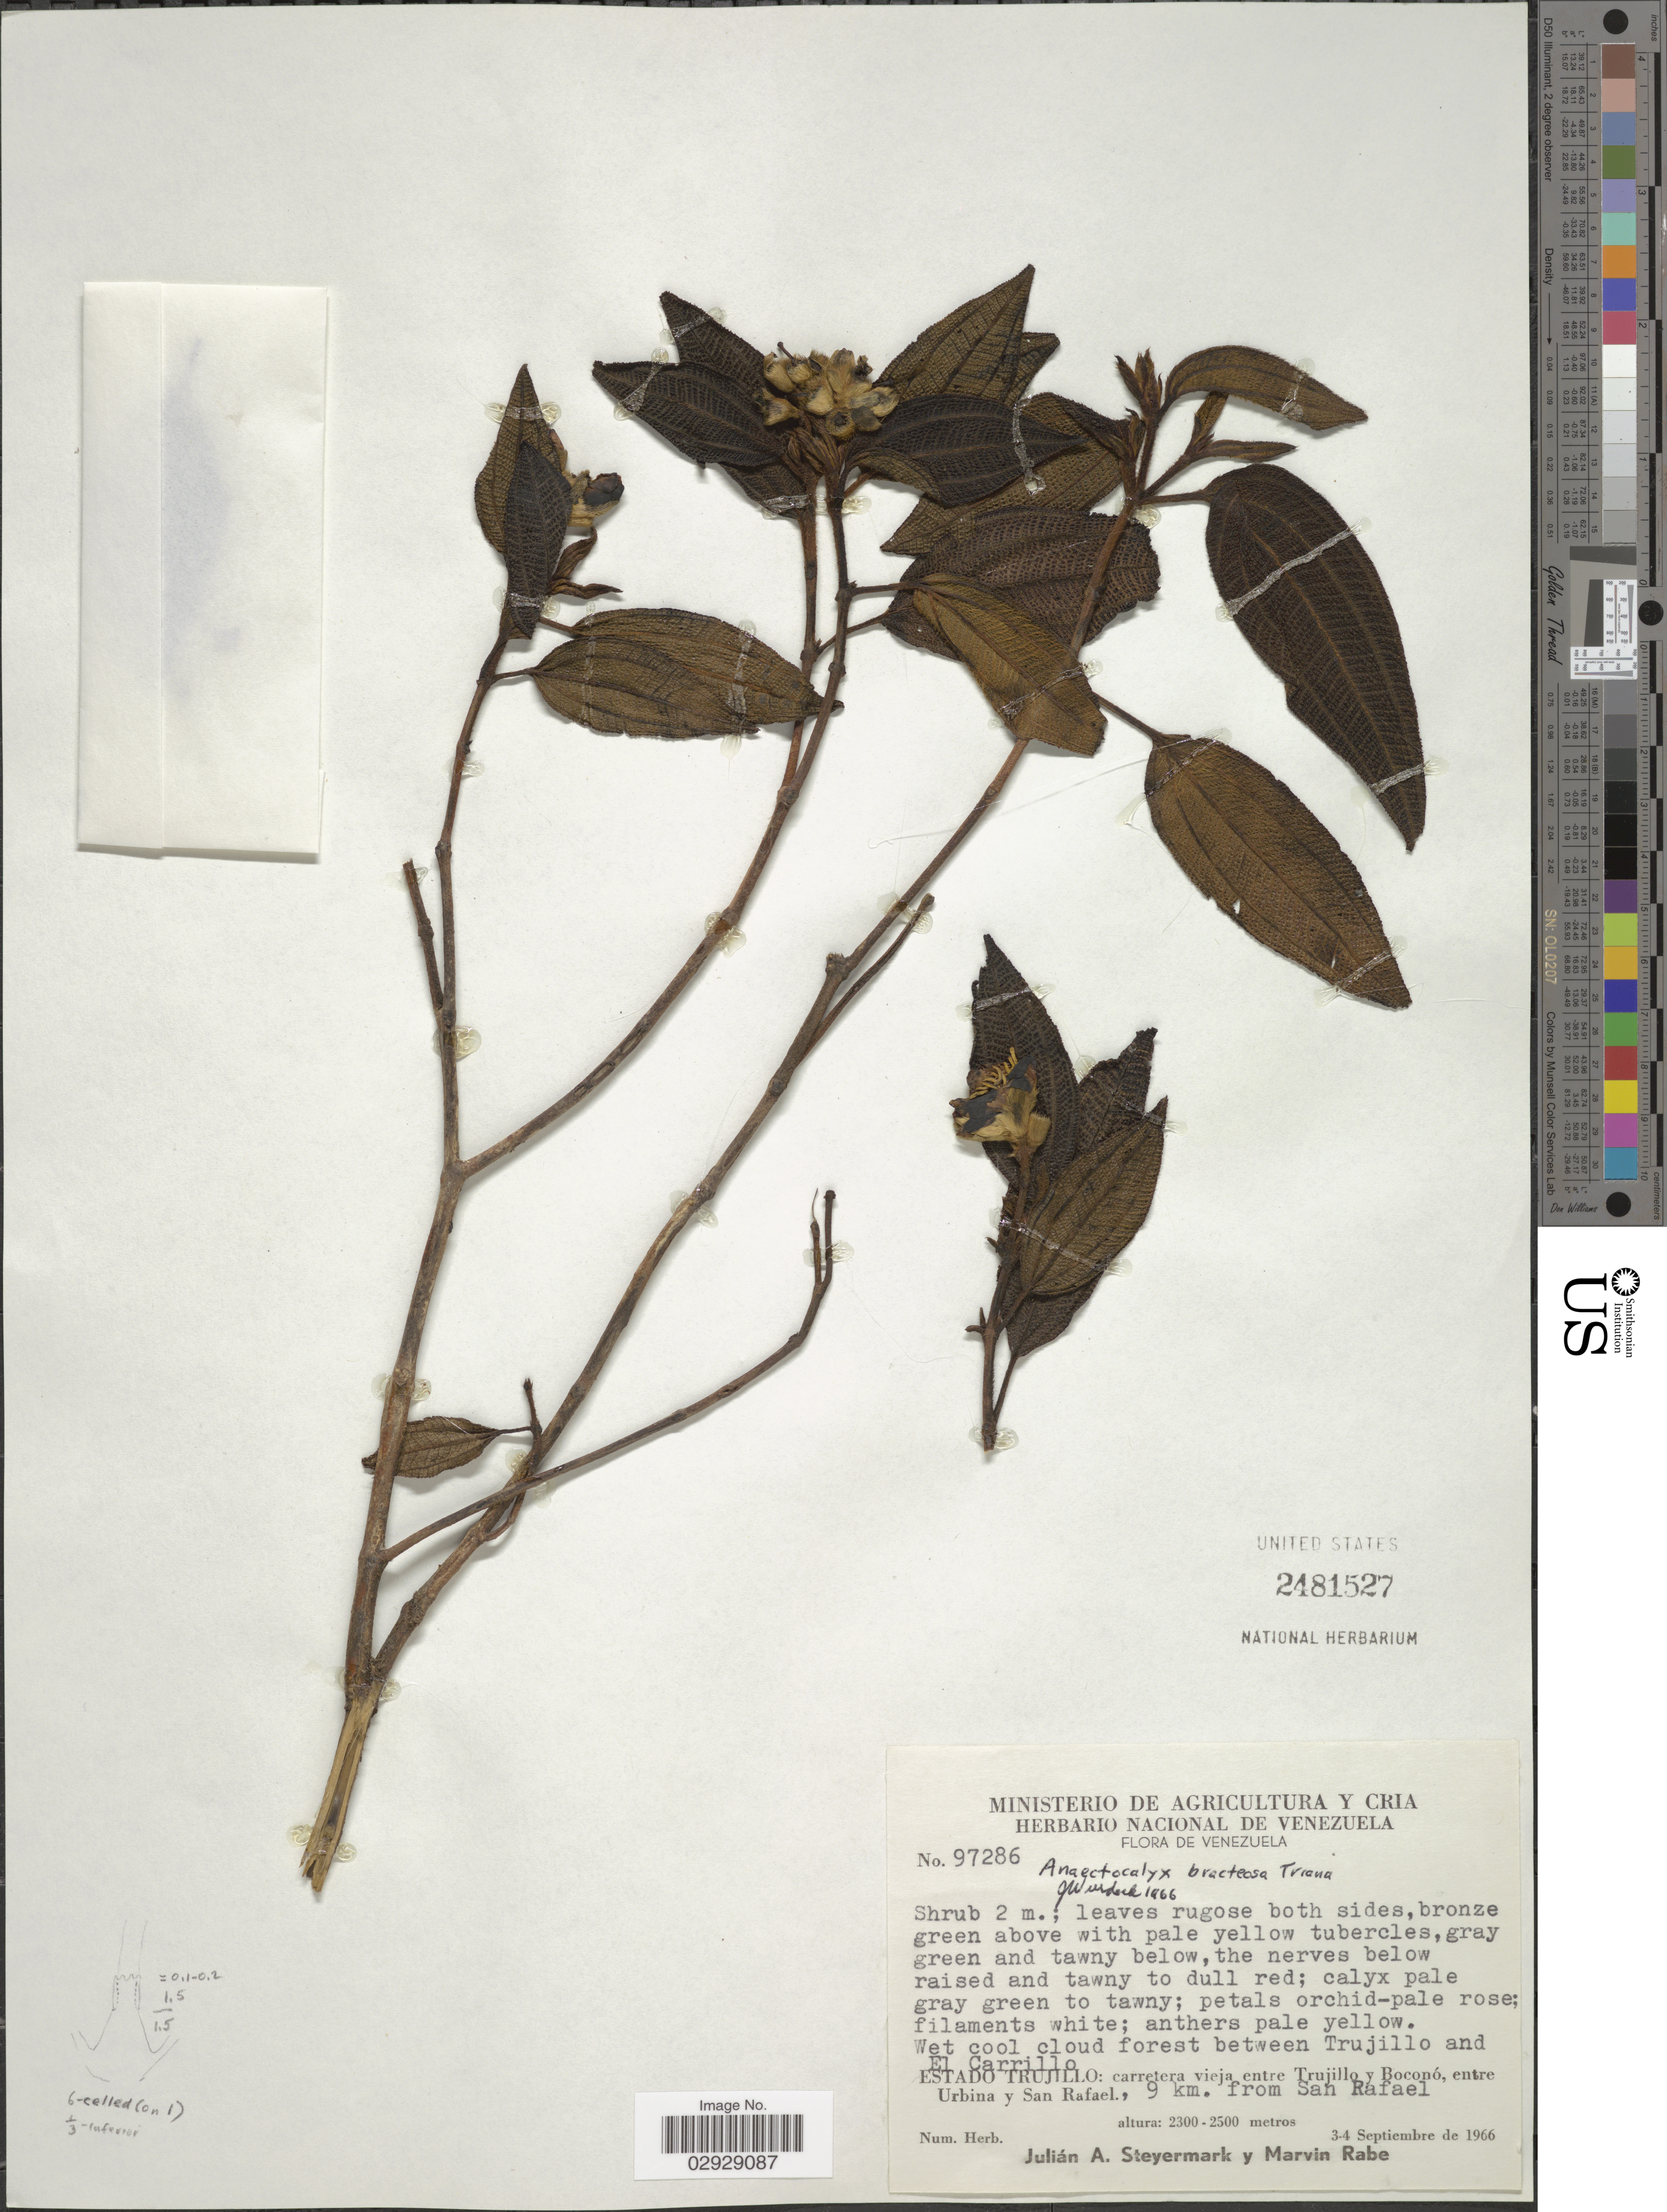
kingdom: Plantae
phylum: Tracheophyta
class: Magnoliopsida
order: Myrtales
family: Melastomataceae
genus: Anaectocalyx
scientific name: Anaectocalyx bracteosa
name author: (Naudin) Triana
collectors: J. Steyermark & M. Rabe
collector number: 97286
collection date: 1966-09-03/1966-09-04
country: Venezuela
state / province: Trujillo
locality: Carretera vieja entre Trujillo y Boconó, entre Urbina y San Rafael, 9 km. from San Rafael. Between Trujillo and El Carillo.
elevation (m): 2300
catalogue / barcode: US 2481527